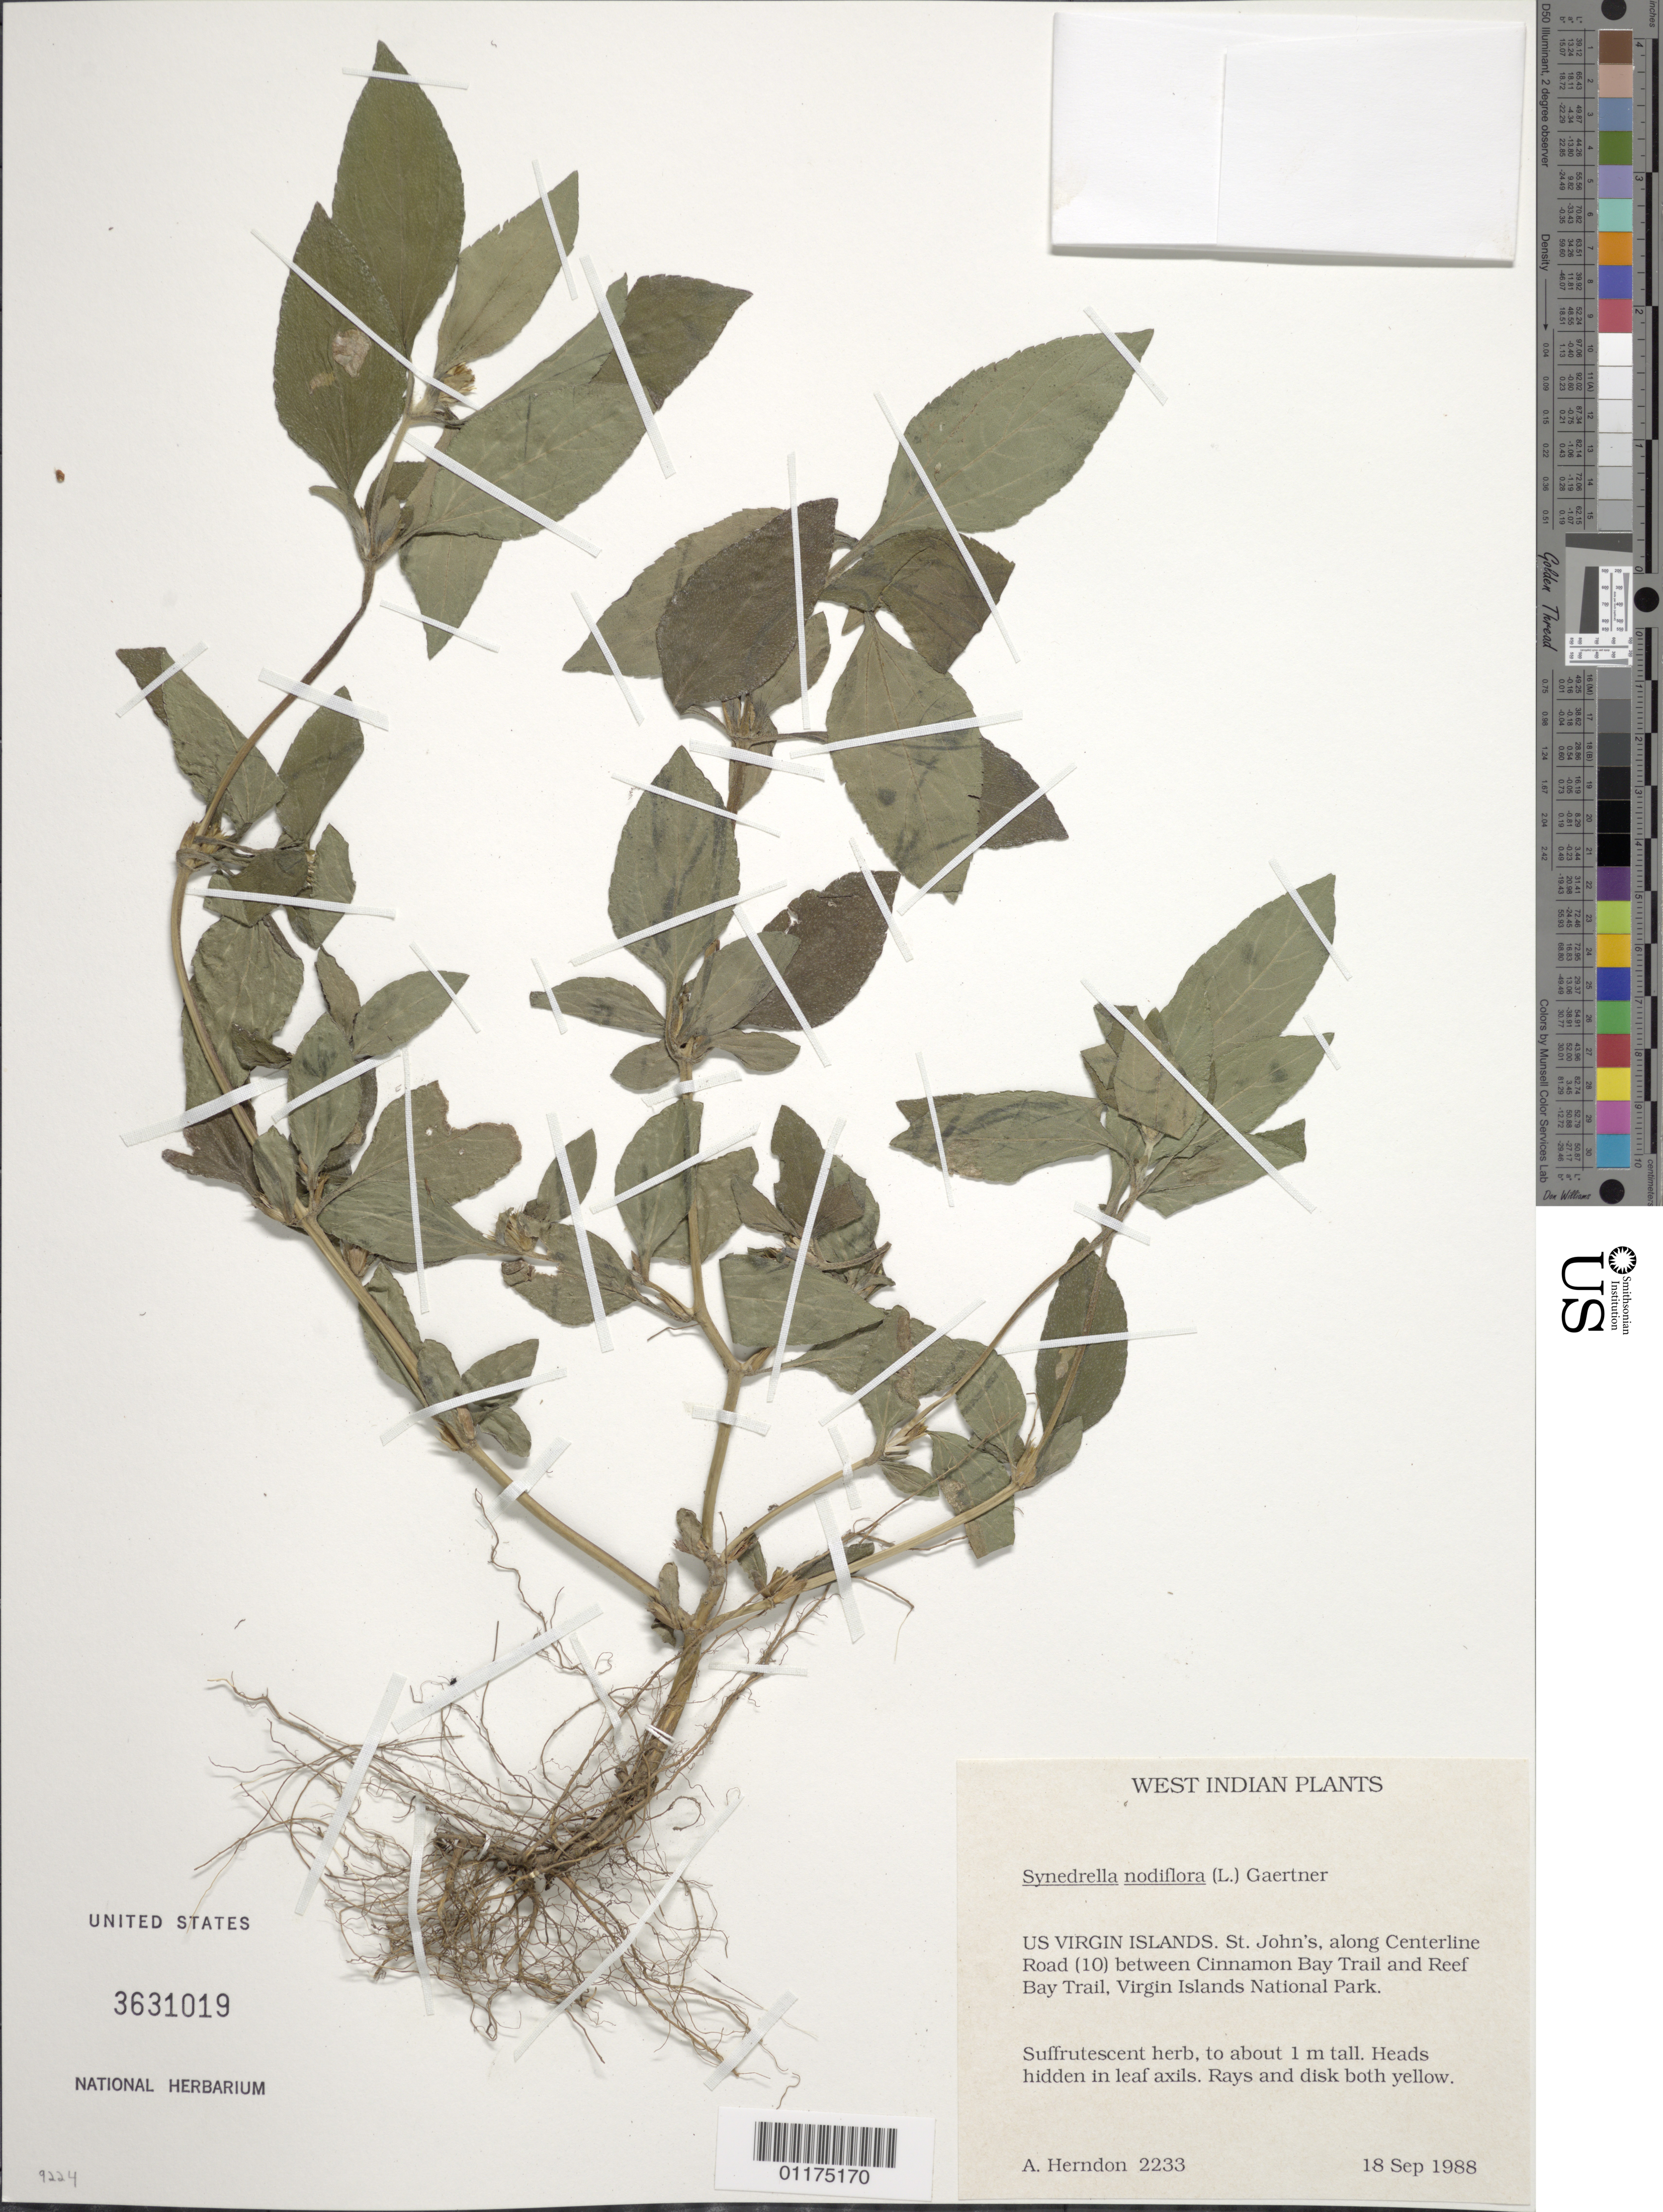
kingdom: Plantae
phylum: Tracheophyta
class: Magnoliopsida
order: Asterales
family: Asteraceae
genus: Synedrella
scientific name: Synedrella nodiflora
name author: (L.) Gaertn.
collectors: A. Herndon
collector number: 2233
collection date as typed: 18 Sep 1988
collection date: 1988-09-18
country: U.S. Virgin Islands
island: St. John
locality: along Centerline Road (10) between Cinnamon Bay Trail and Reef Bay Trail, Virgin Islands National Park.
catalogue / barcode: US 3631019